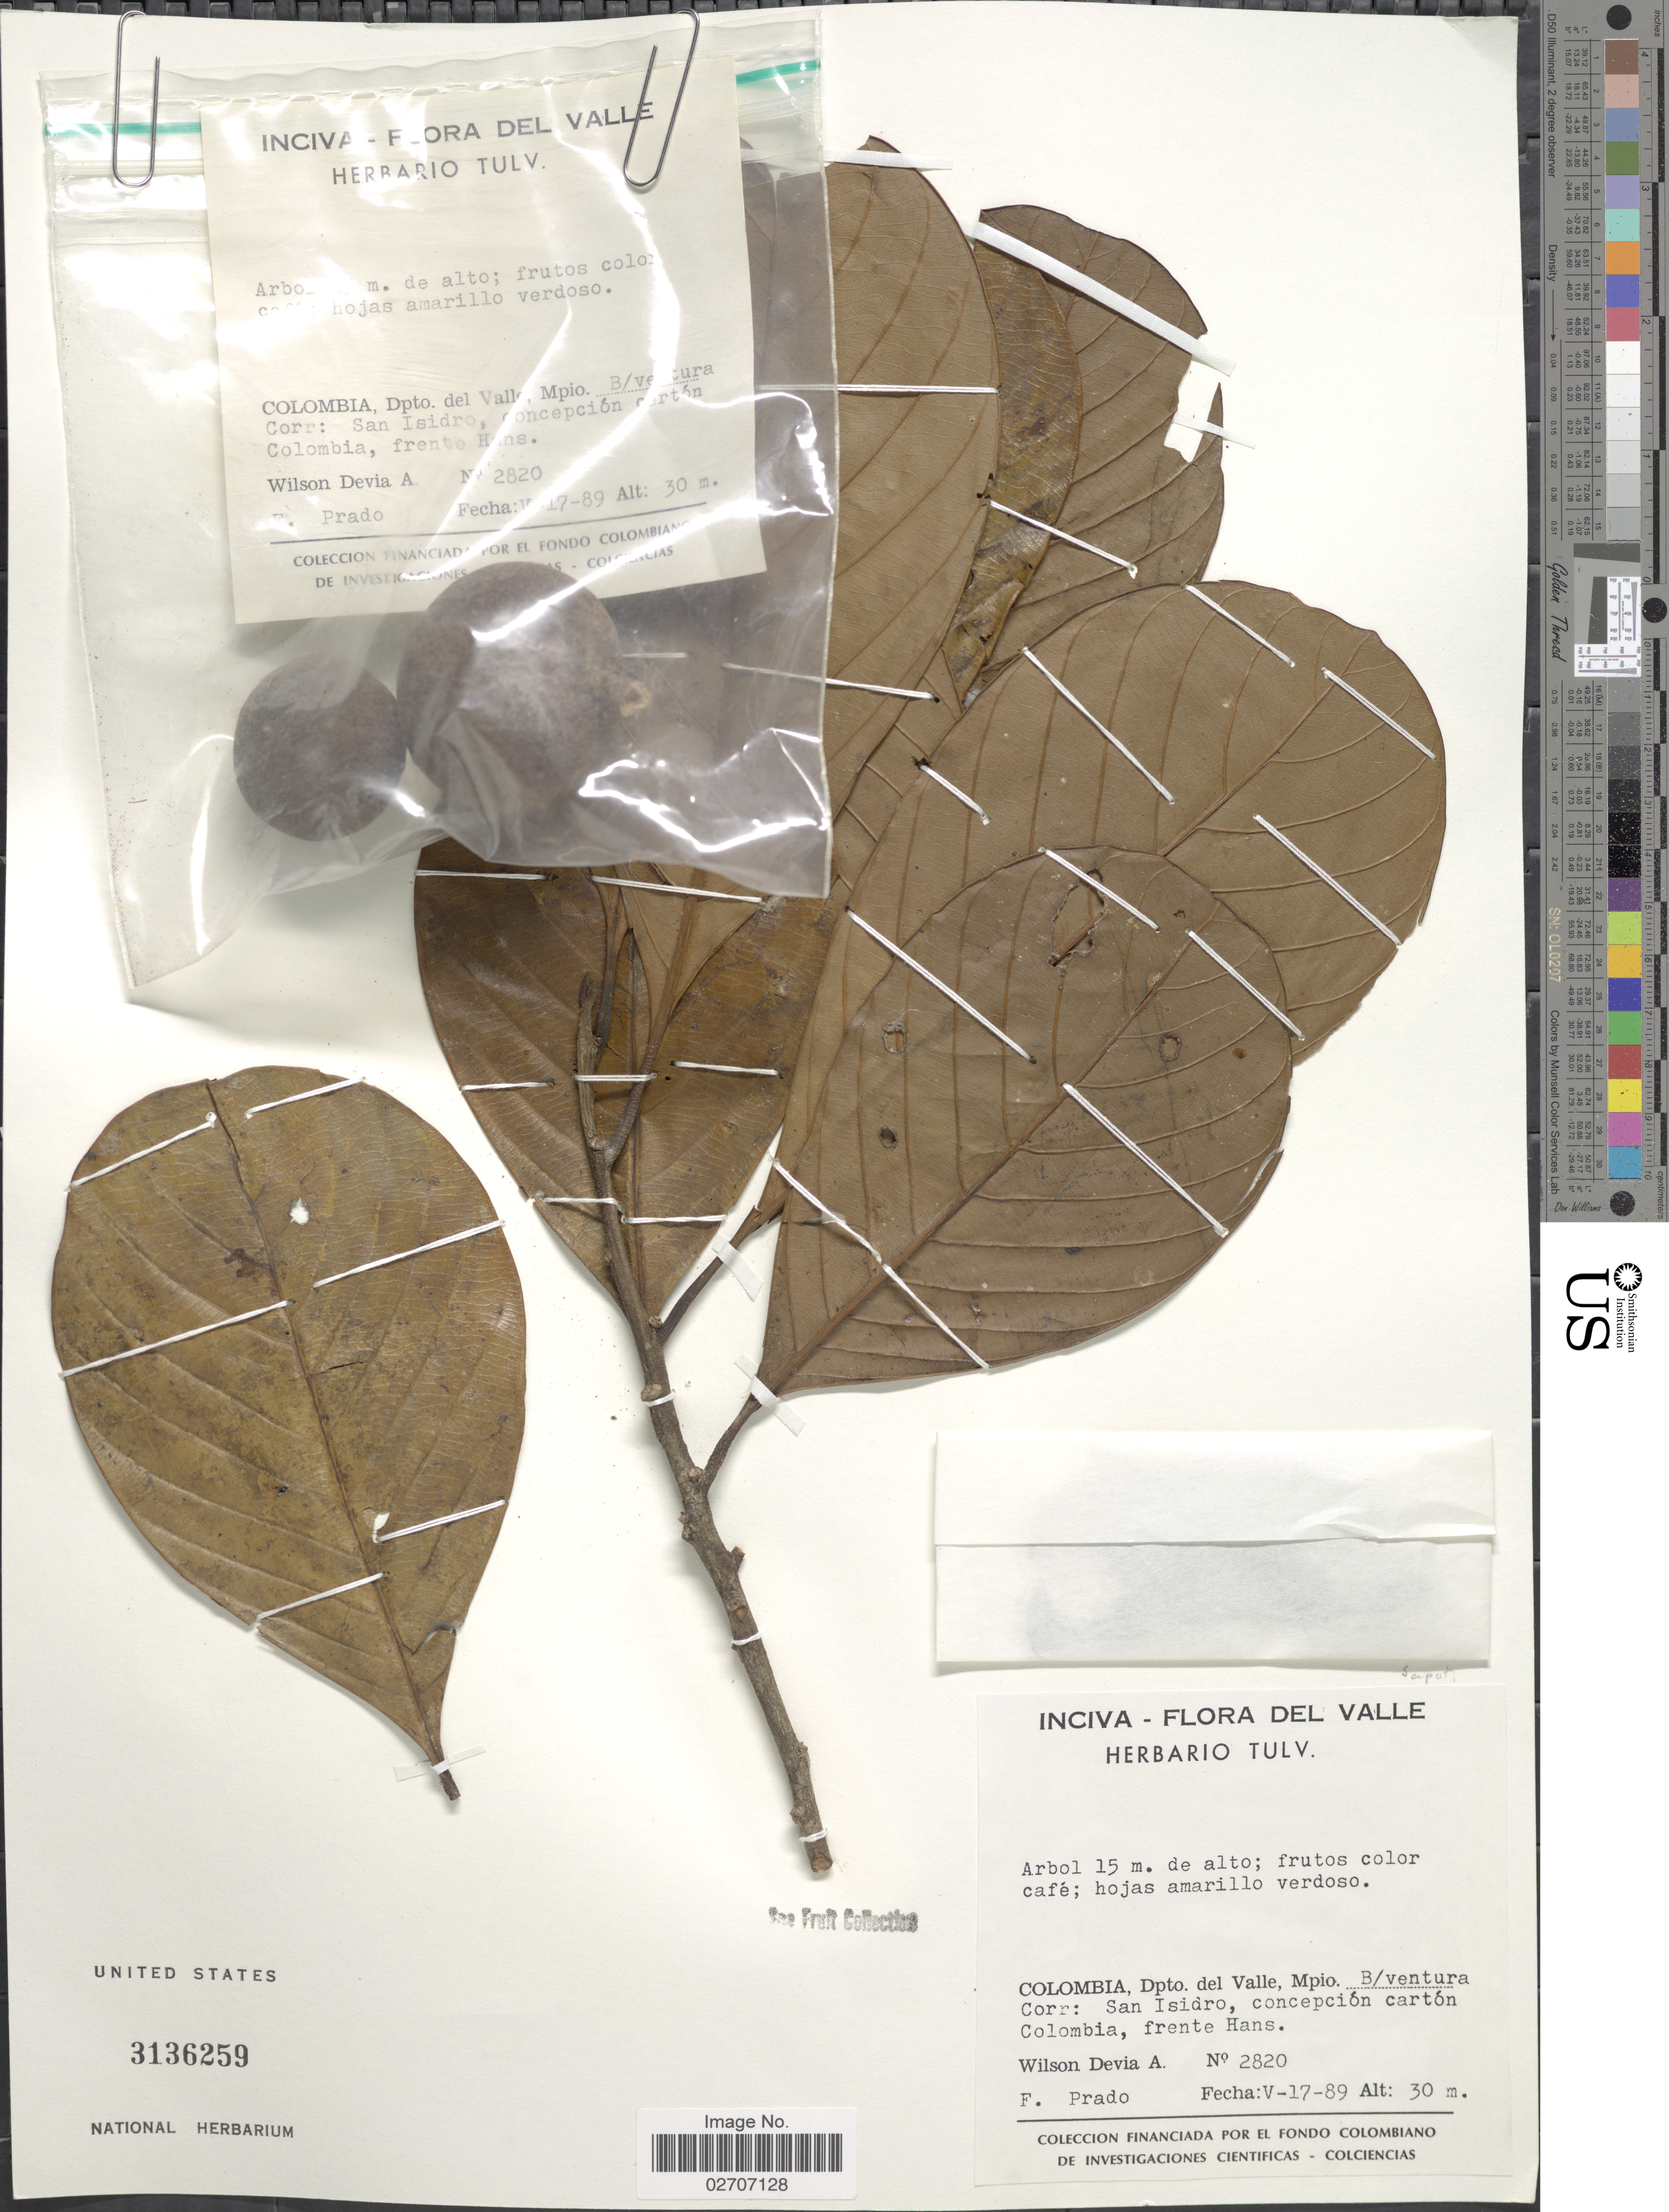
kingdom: Plantae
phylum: Tracheophyta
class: Magnoliopsida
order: Ericales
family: Sapotaceae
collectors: W. Devia A. & F. Prado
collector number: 2820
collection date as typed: Transcribed d/m/y: 17/5/89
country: Colombia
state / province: Valle del Cauca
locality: Dpto. del Valle, Mpio B/ventura. Corr: San Isidro, concepción cartón Colombia, frente Hans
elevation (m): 30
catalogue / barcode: US 3136259